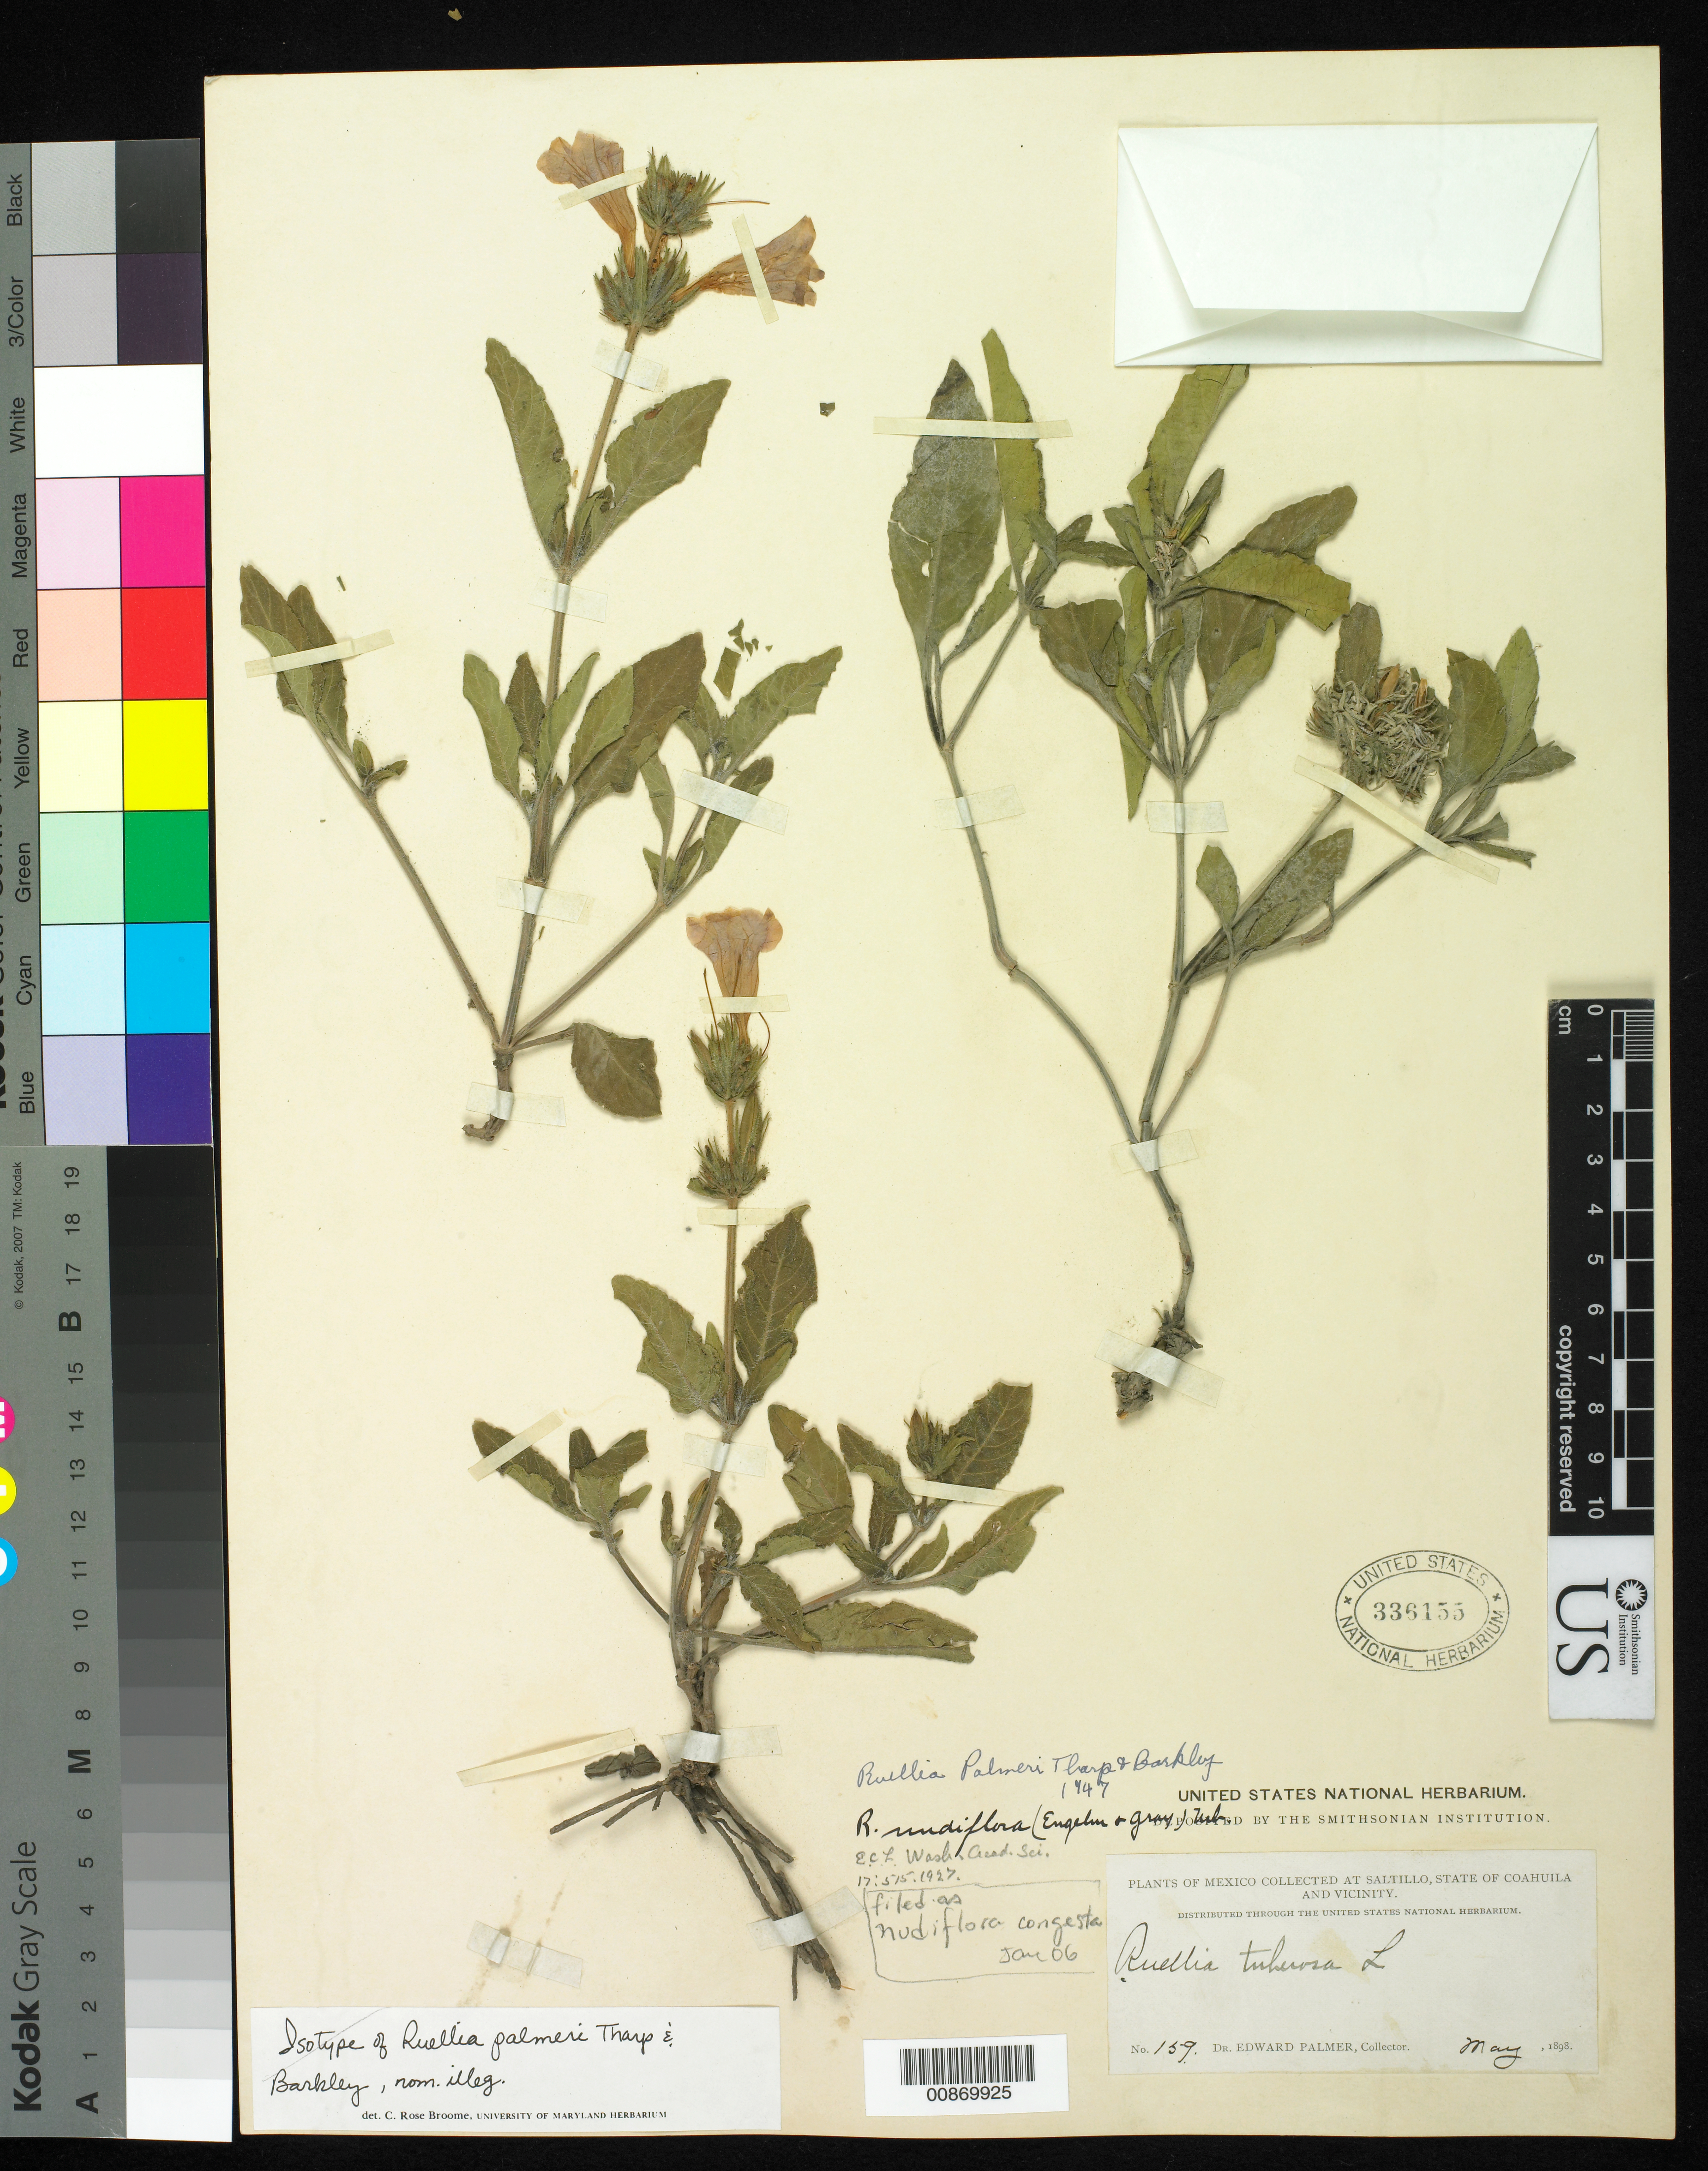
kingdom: Plantae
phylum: Tracheophyta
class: Magnoliopsida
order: Lamiales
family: Acanthaceae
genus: Ruellia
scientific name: Ruellia nudiflora var. congesta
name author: Leonard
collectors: E. Palmer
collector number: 159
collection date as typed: May 1898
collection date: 1898-05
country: Mexico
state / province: Coahuila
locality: Saltillo, Coahuila and vicinity.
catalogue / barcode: US 336155